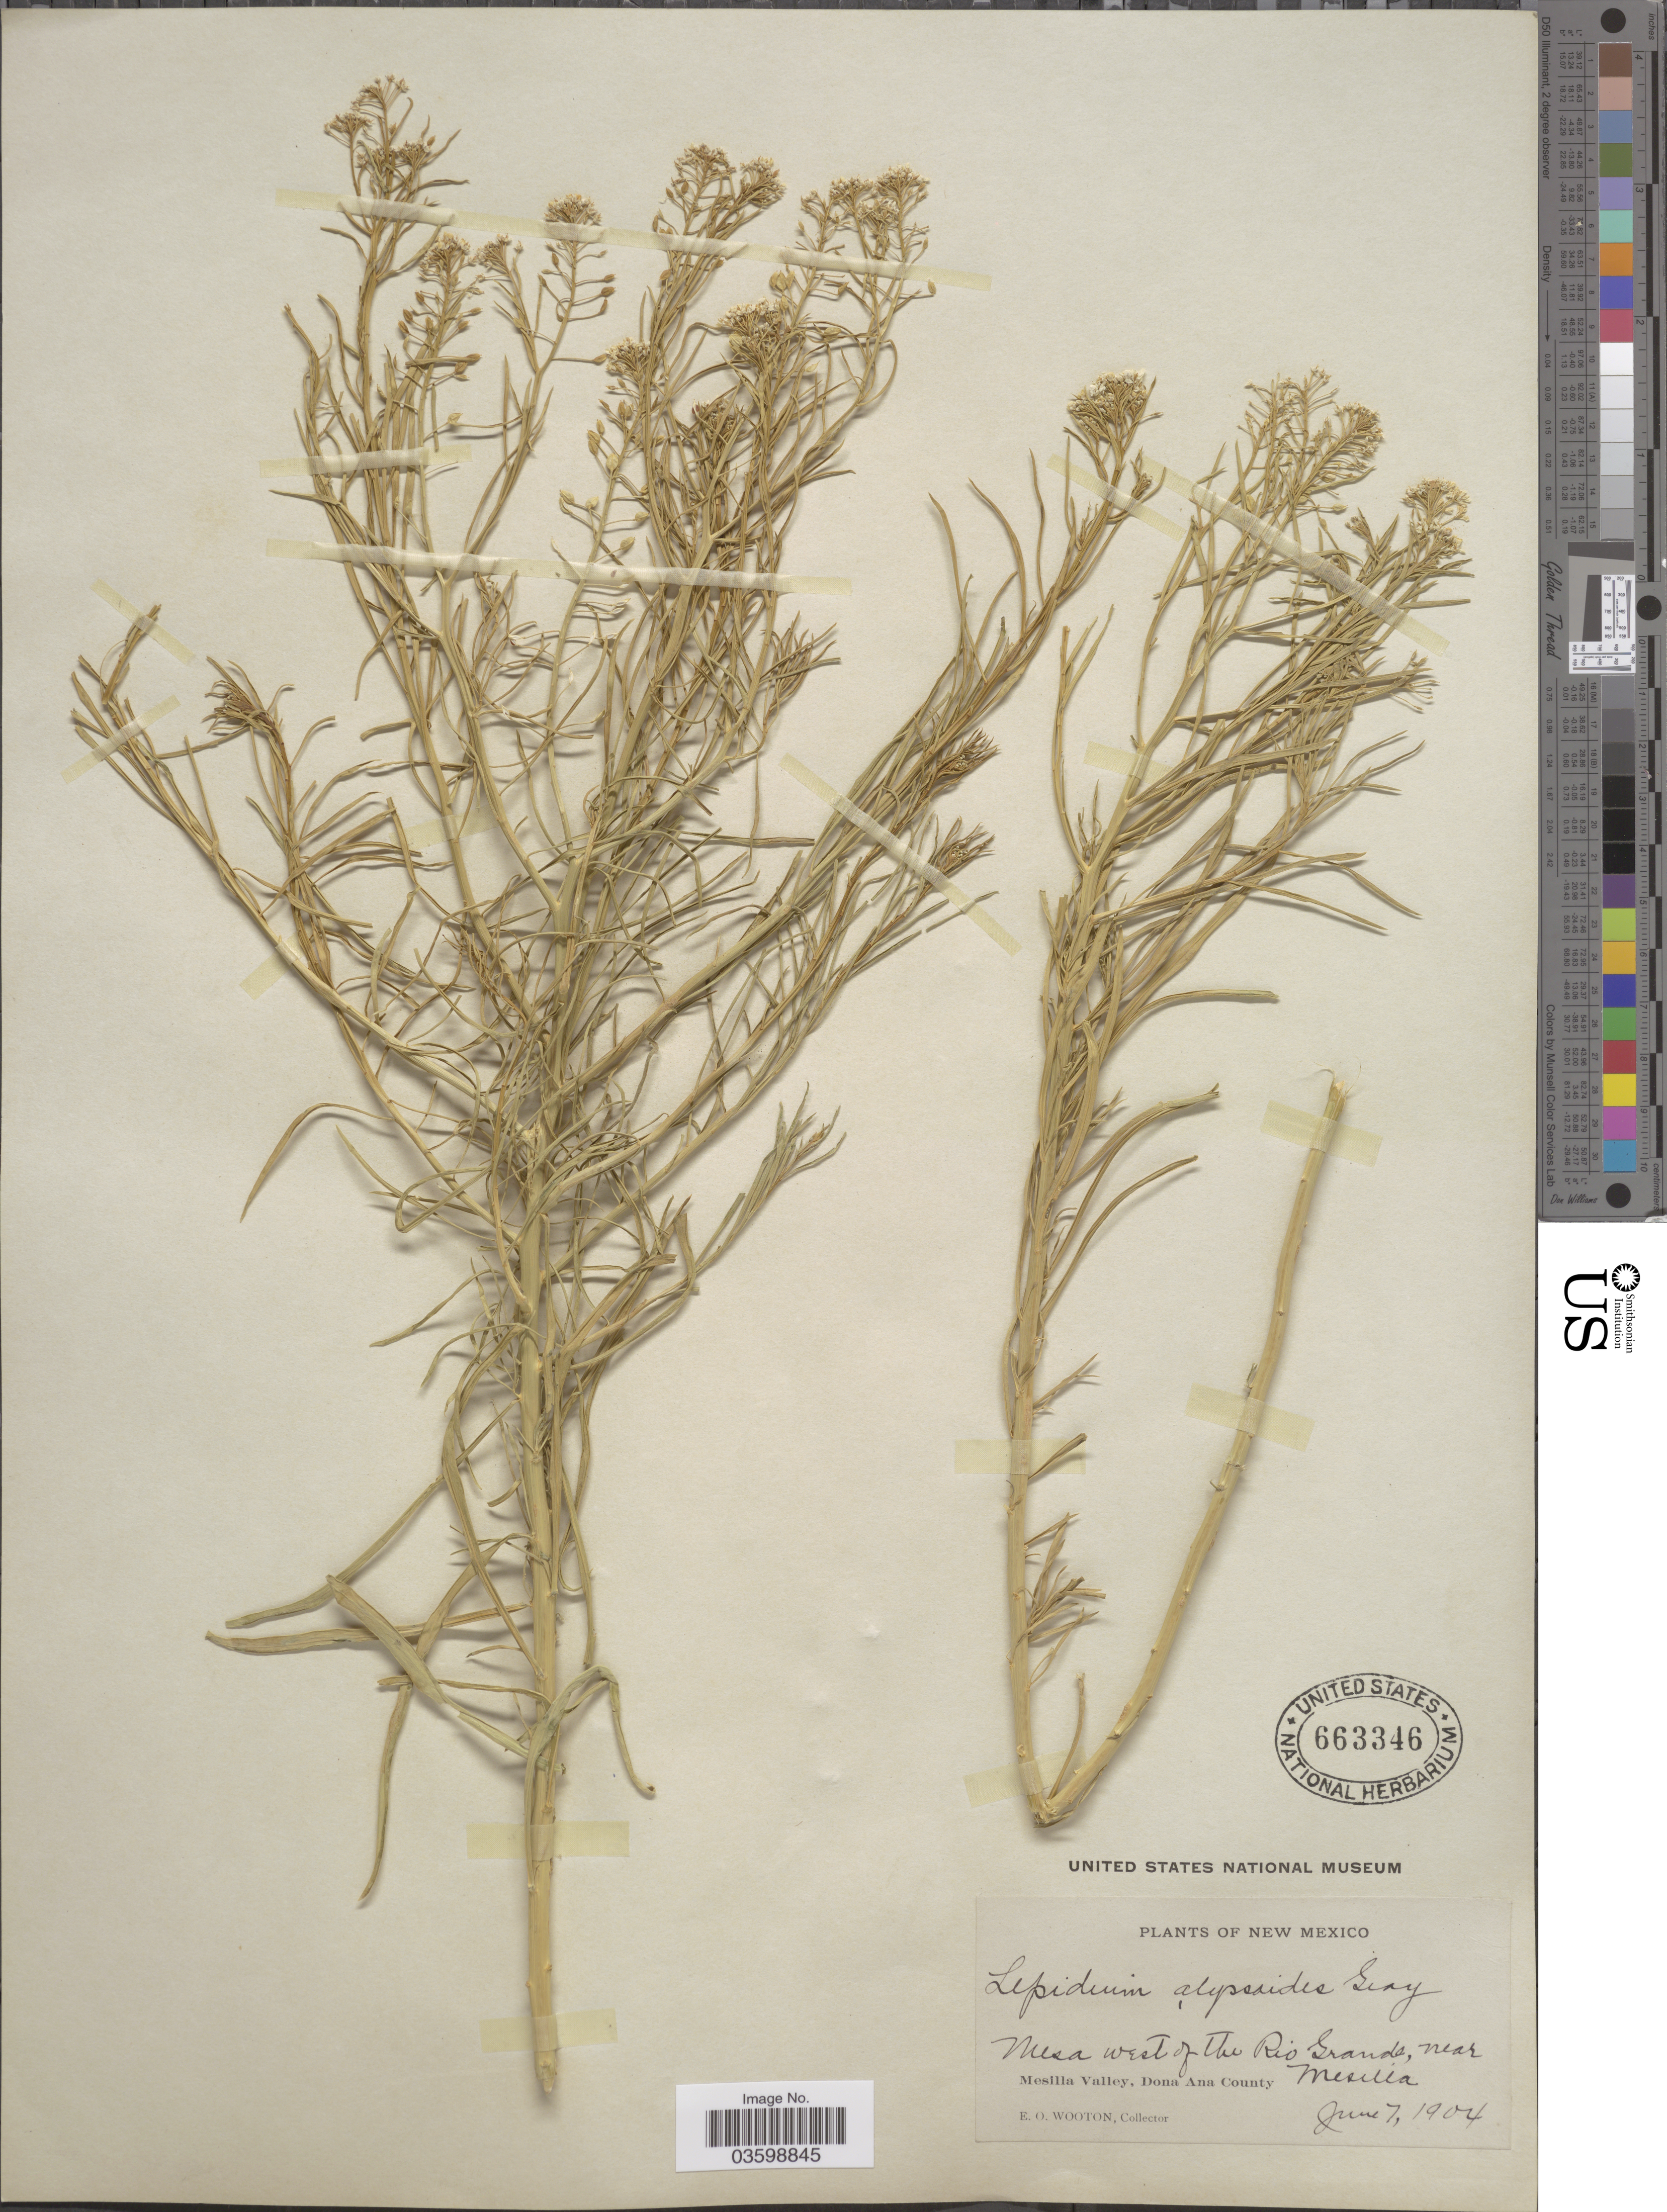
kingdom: Plantae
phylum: Tracheophyta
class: Magnoliopsida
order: Brassicales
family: Brassicaceae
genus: Lepidium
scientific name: Lepidium montanum var. alyssoides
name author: (A. Gray) M.E. Jones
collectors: E. O. Wooton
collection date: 1904-06-07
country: United States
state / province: New Mexico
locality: Mesa west of the Rio Grande, near Mesilla. Mesilla Valley, Dona Ana County.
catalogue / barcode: US 663346